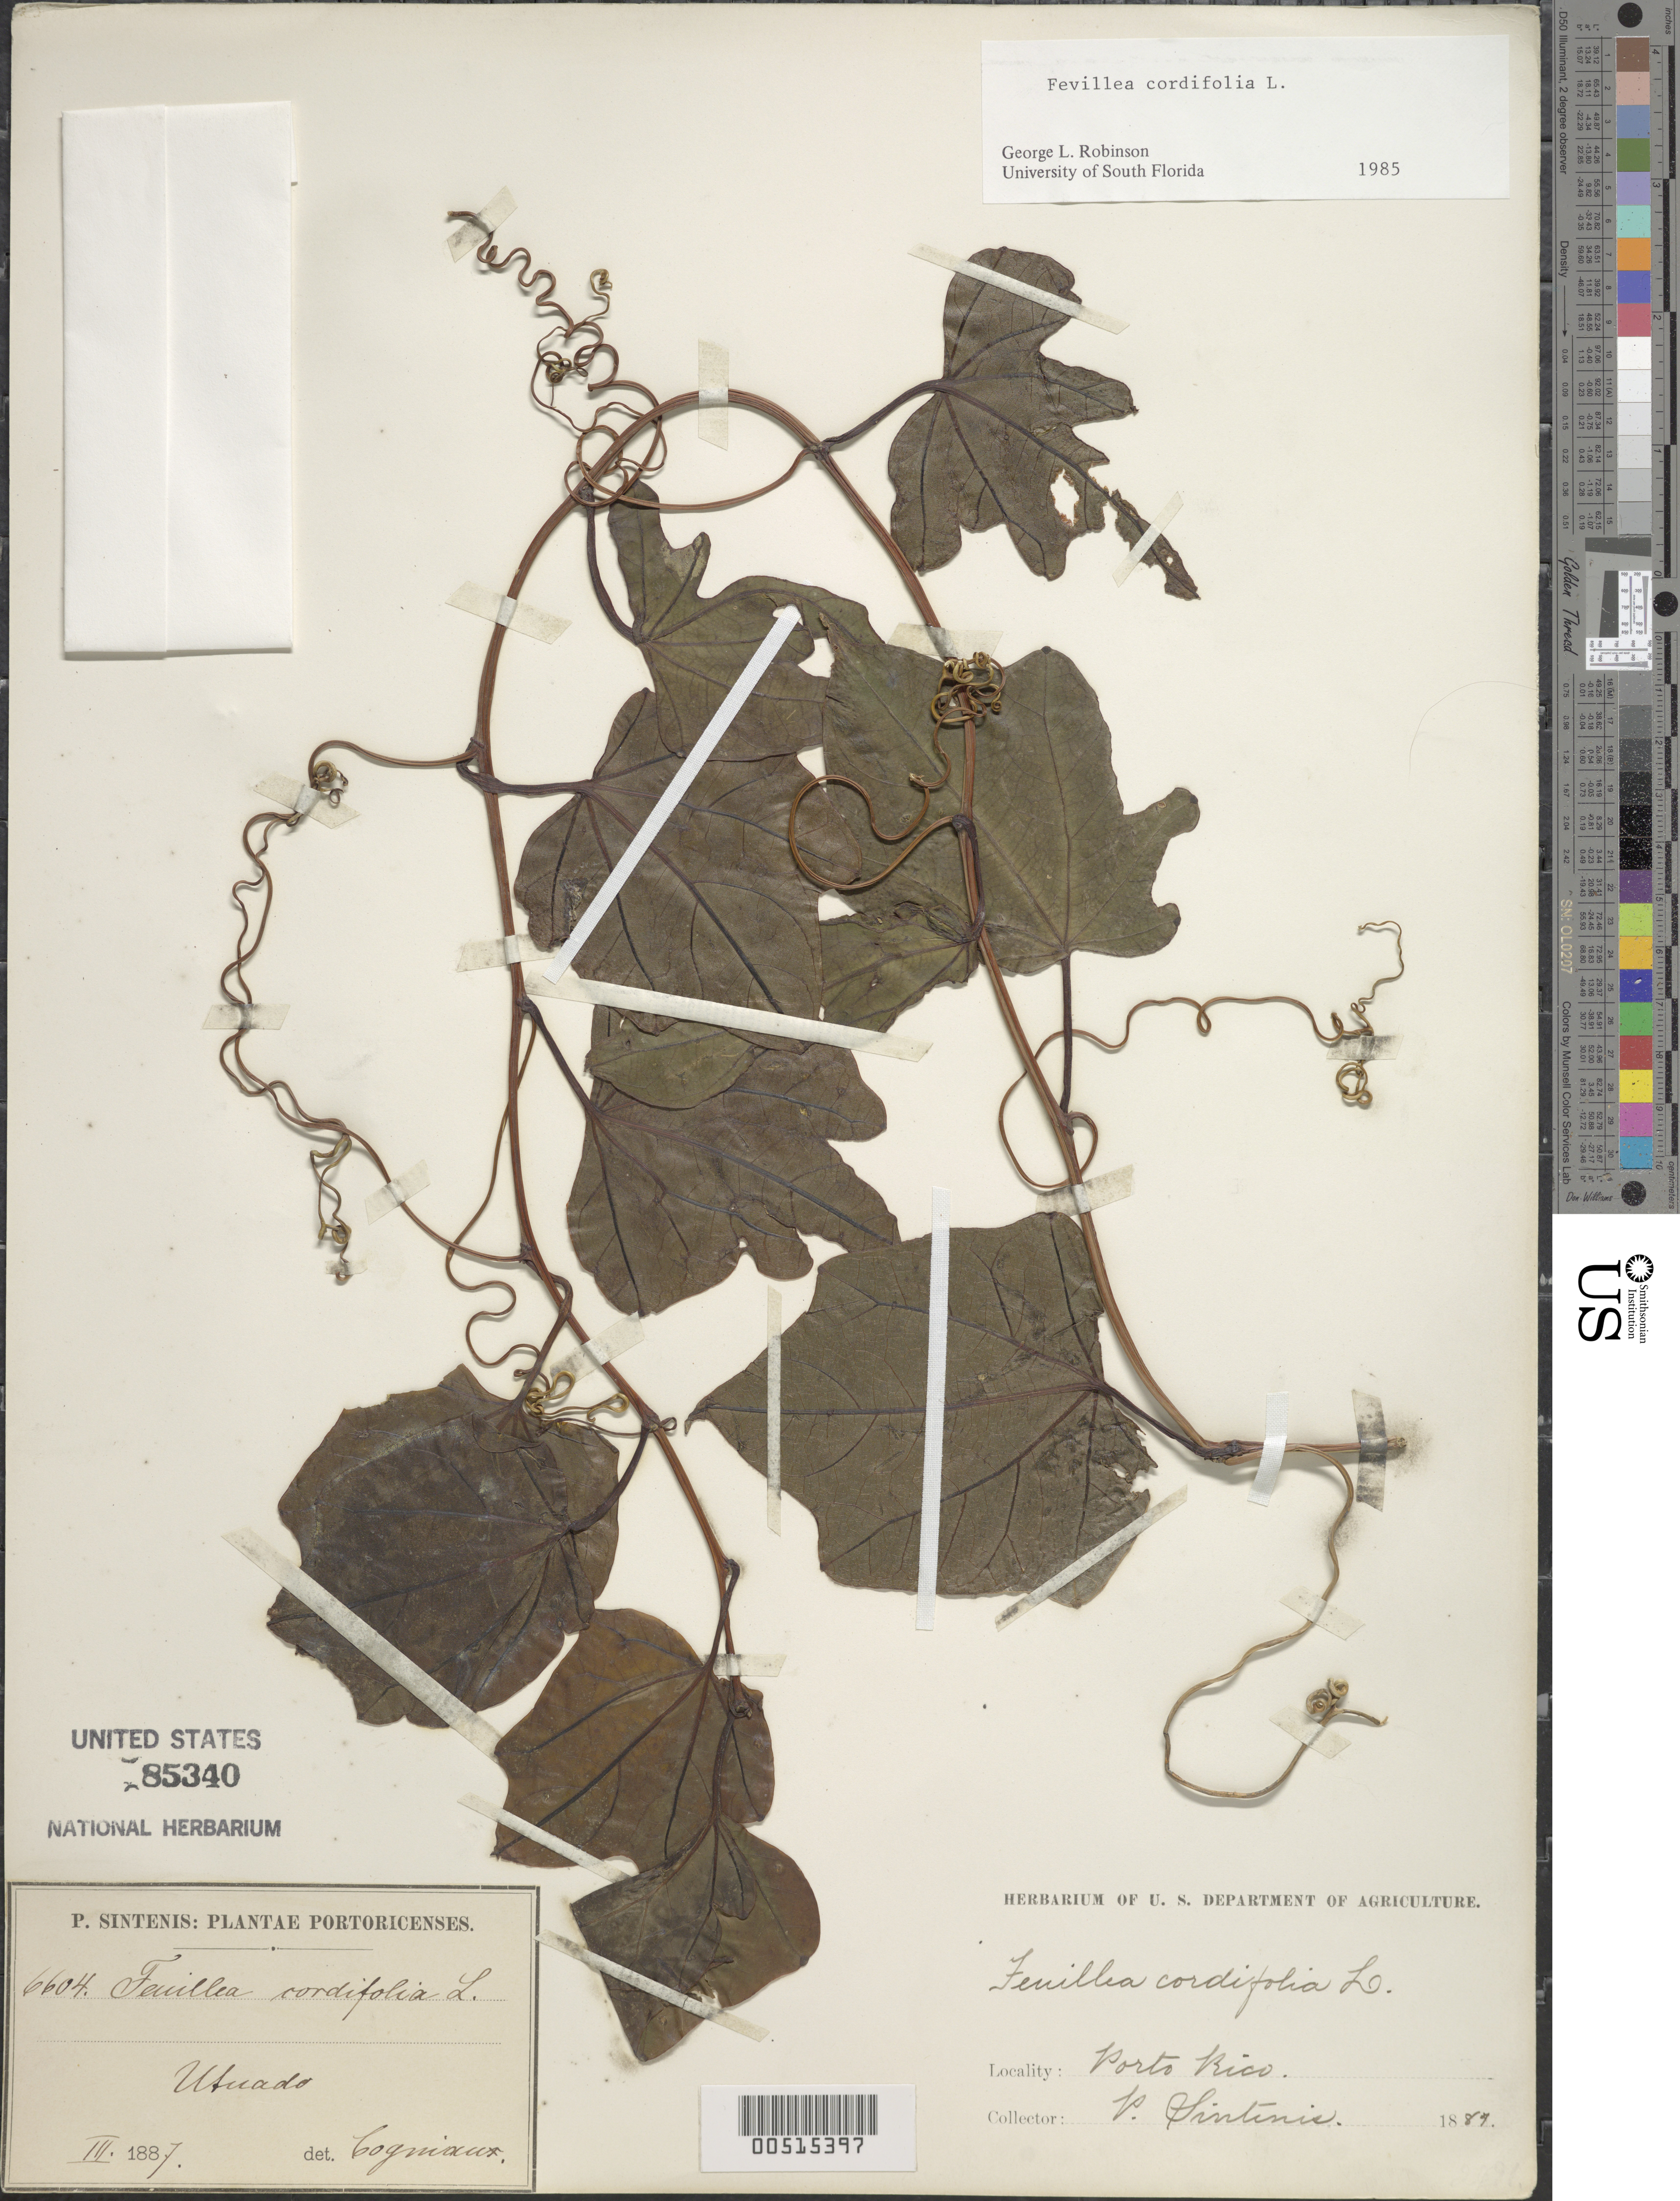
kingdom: Plantae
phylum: Tracheophyta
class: Magnoliopsida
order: Cucurbitales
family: Cucurbitaceae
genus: Fevillea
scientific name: Fevillea cordifolia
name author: L.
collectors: P. Sintenis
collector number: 6604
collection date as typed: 01 Mar 1887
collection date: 1887-03-01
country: Puerto Rico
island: Greater Antilles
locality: Utuado.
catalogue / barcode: US 85340